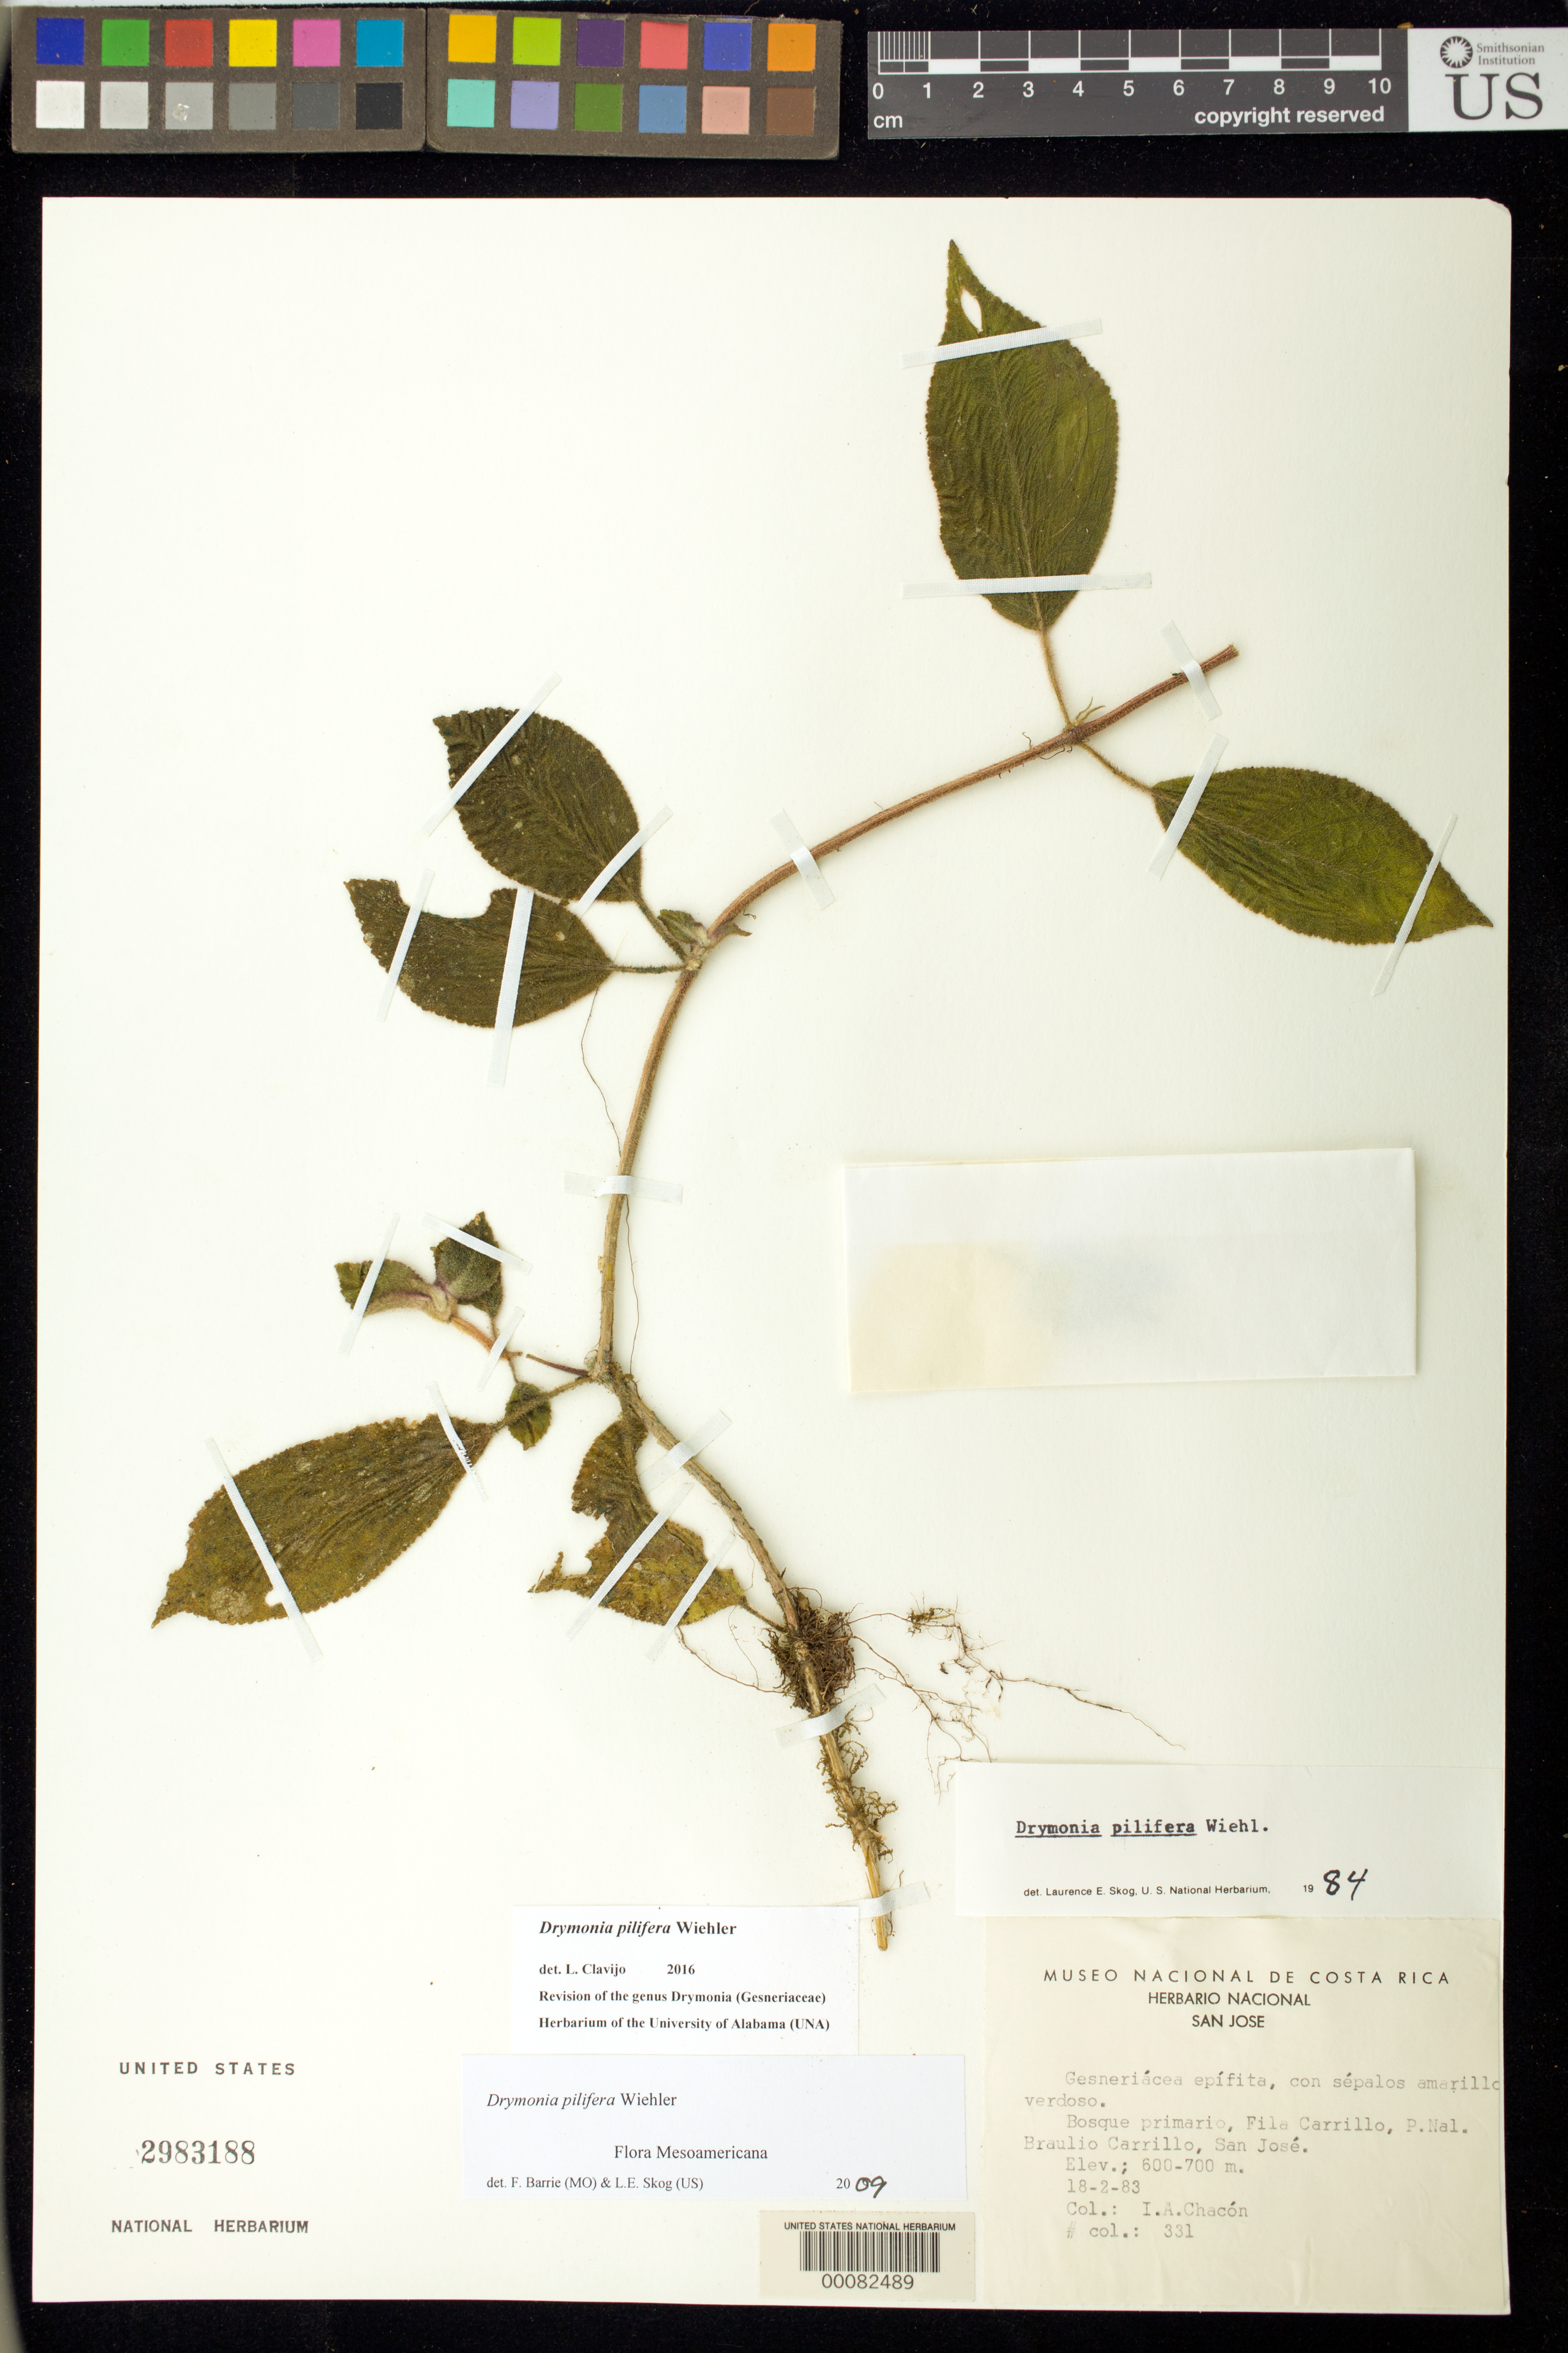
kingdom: Plantae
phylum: Tracheophyta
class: Magnoliopsida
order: Lamiales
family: Gesneriaceae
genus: Drymonia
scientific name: Drymonia pilifera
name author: Wiehler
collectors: I. Chacón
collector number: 331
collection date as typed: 18 Feb 1983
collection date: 1983-02-18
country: Costa Rica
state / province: San José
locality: Fila Carrillo, P. Na'l. Braulio Carrillo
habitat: Primary forest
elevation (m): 600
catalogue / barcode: US 2983188